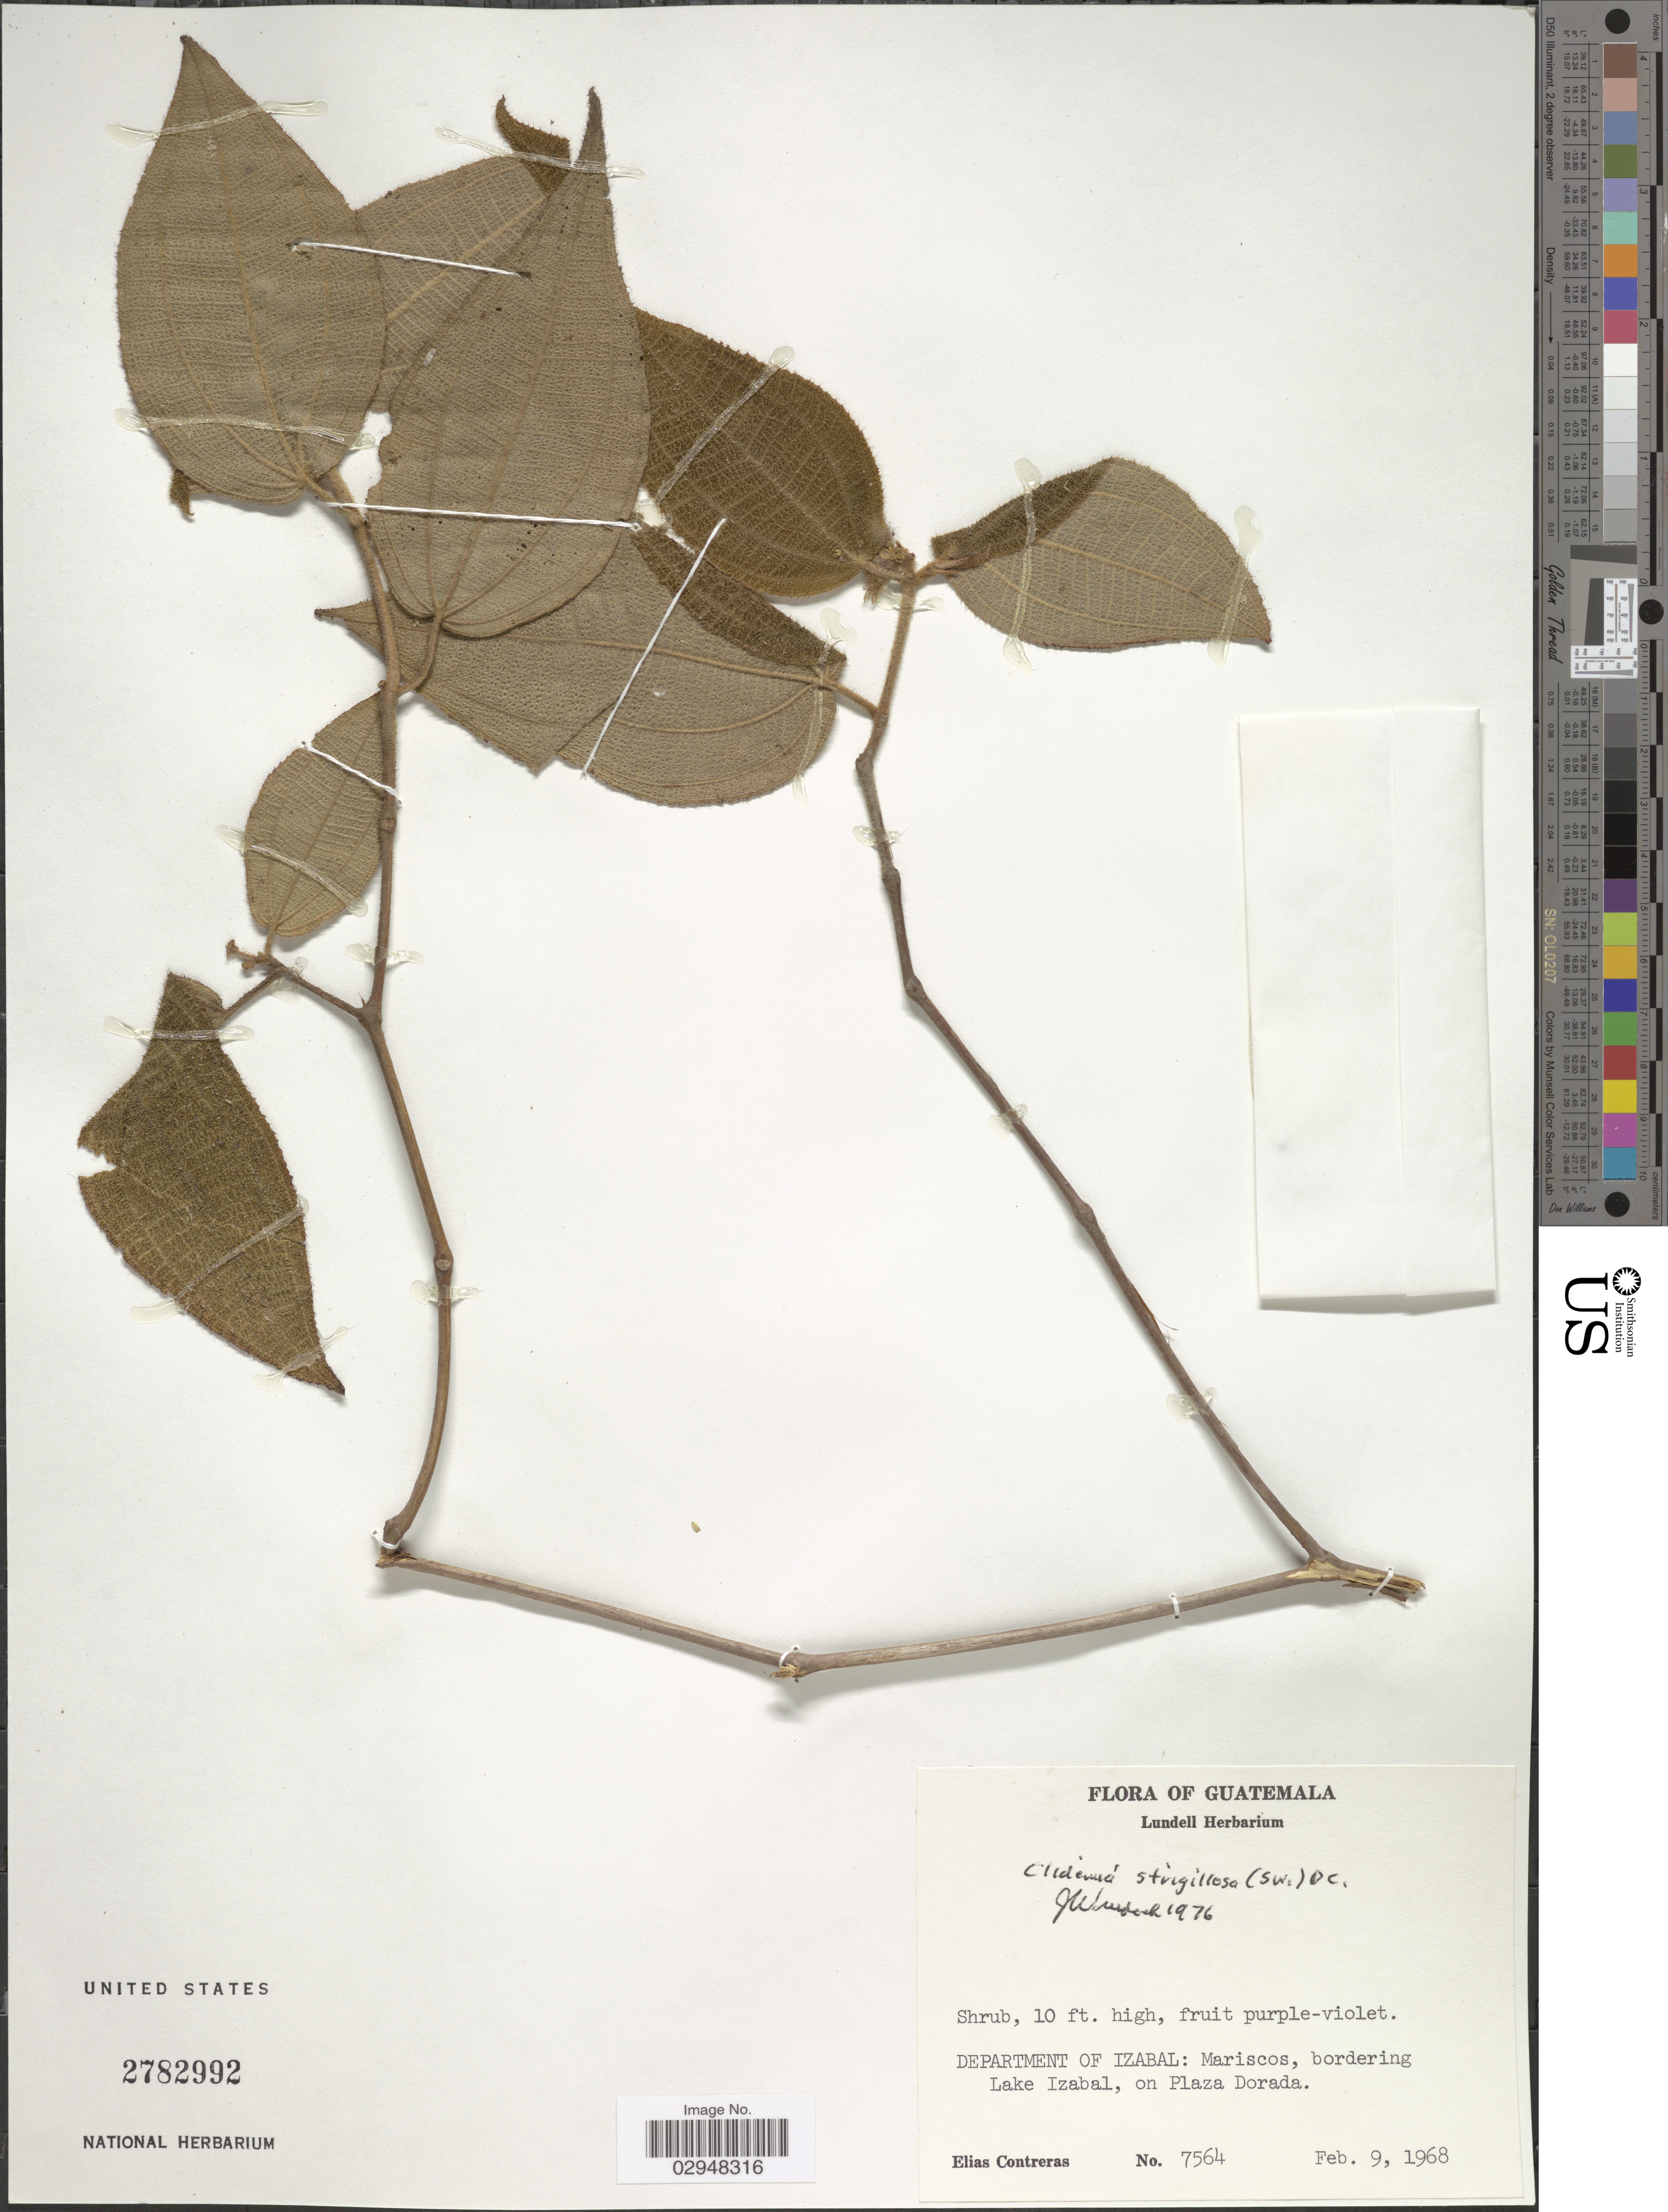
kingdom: Plantae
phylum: Tracheophyta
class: Magnoliopsida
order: Myrtales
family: Melastomataceae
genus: Clidemia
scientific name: Clidemia strigillosa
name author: (Sw.) DC.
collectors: E. Contreras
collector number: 7564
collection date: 1968-02-09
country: Guatemala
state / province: Izabal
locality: Department of Izabal, Mariscos, bordering Lake Izabal, on Plaza Dorada.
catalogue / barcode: US 2782992